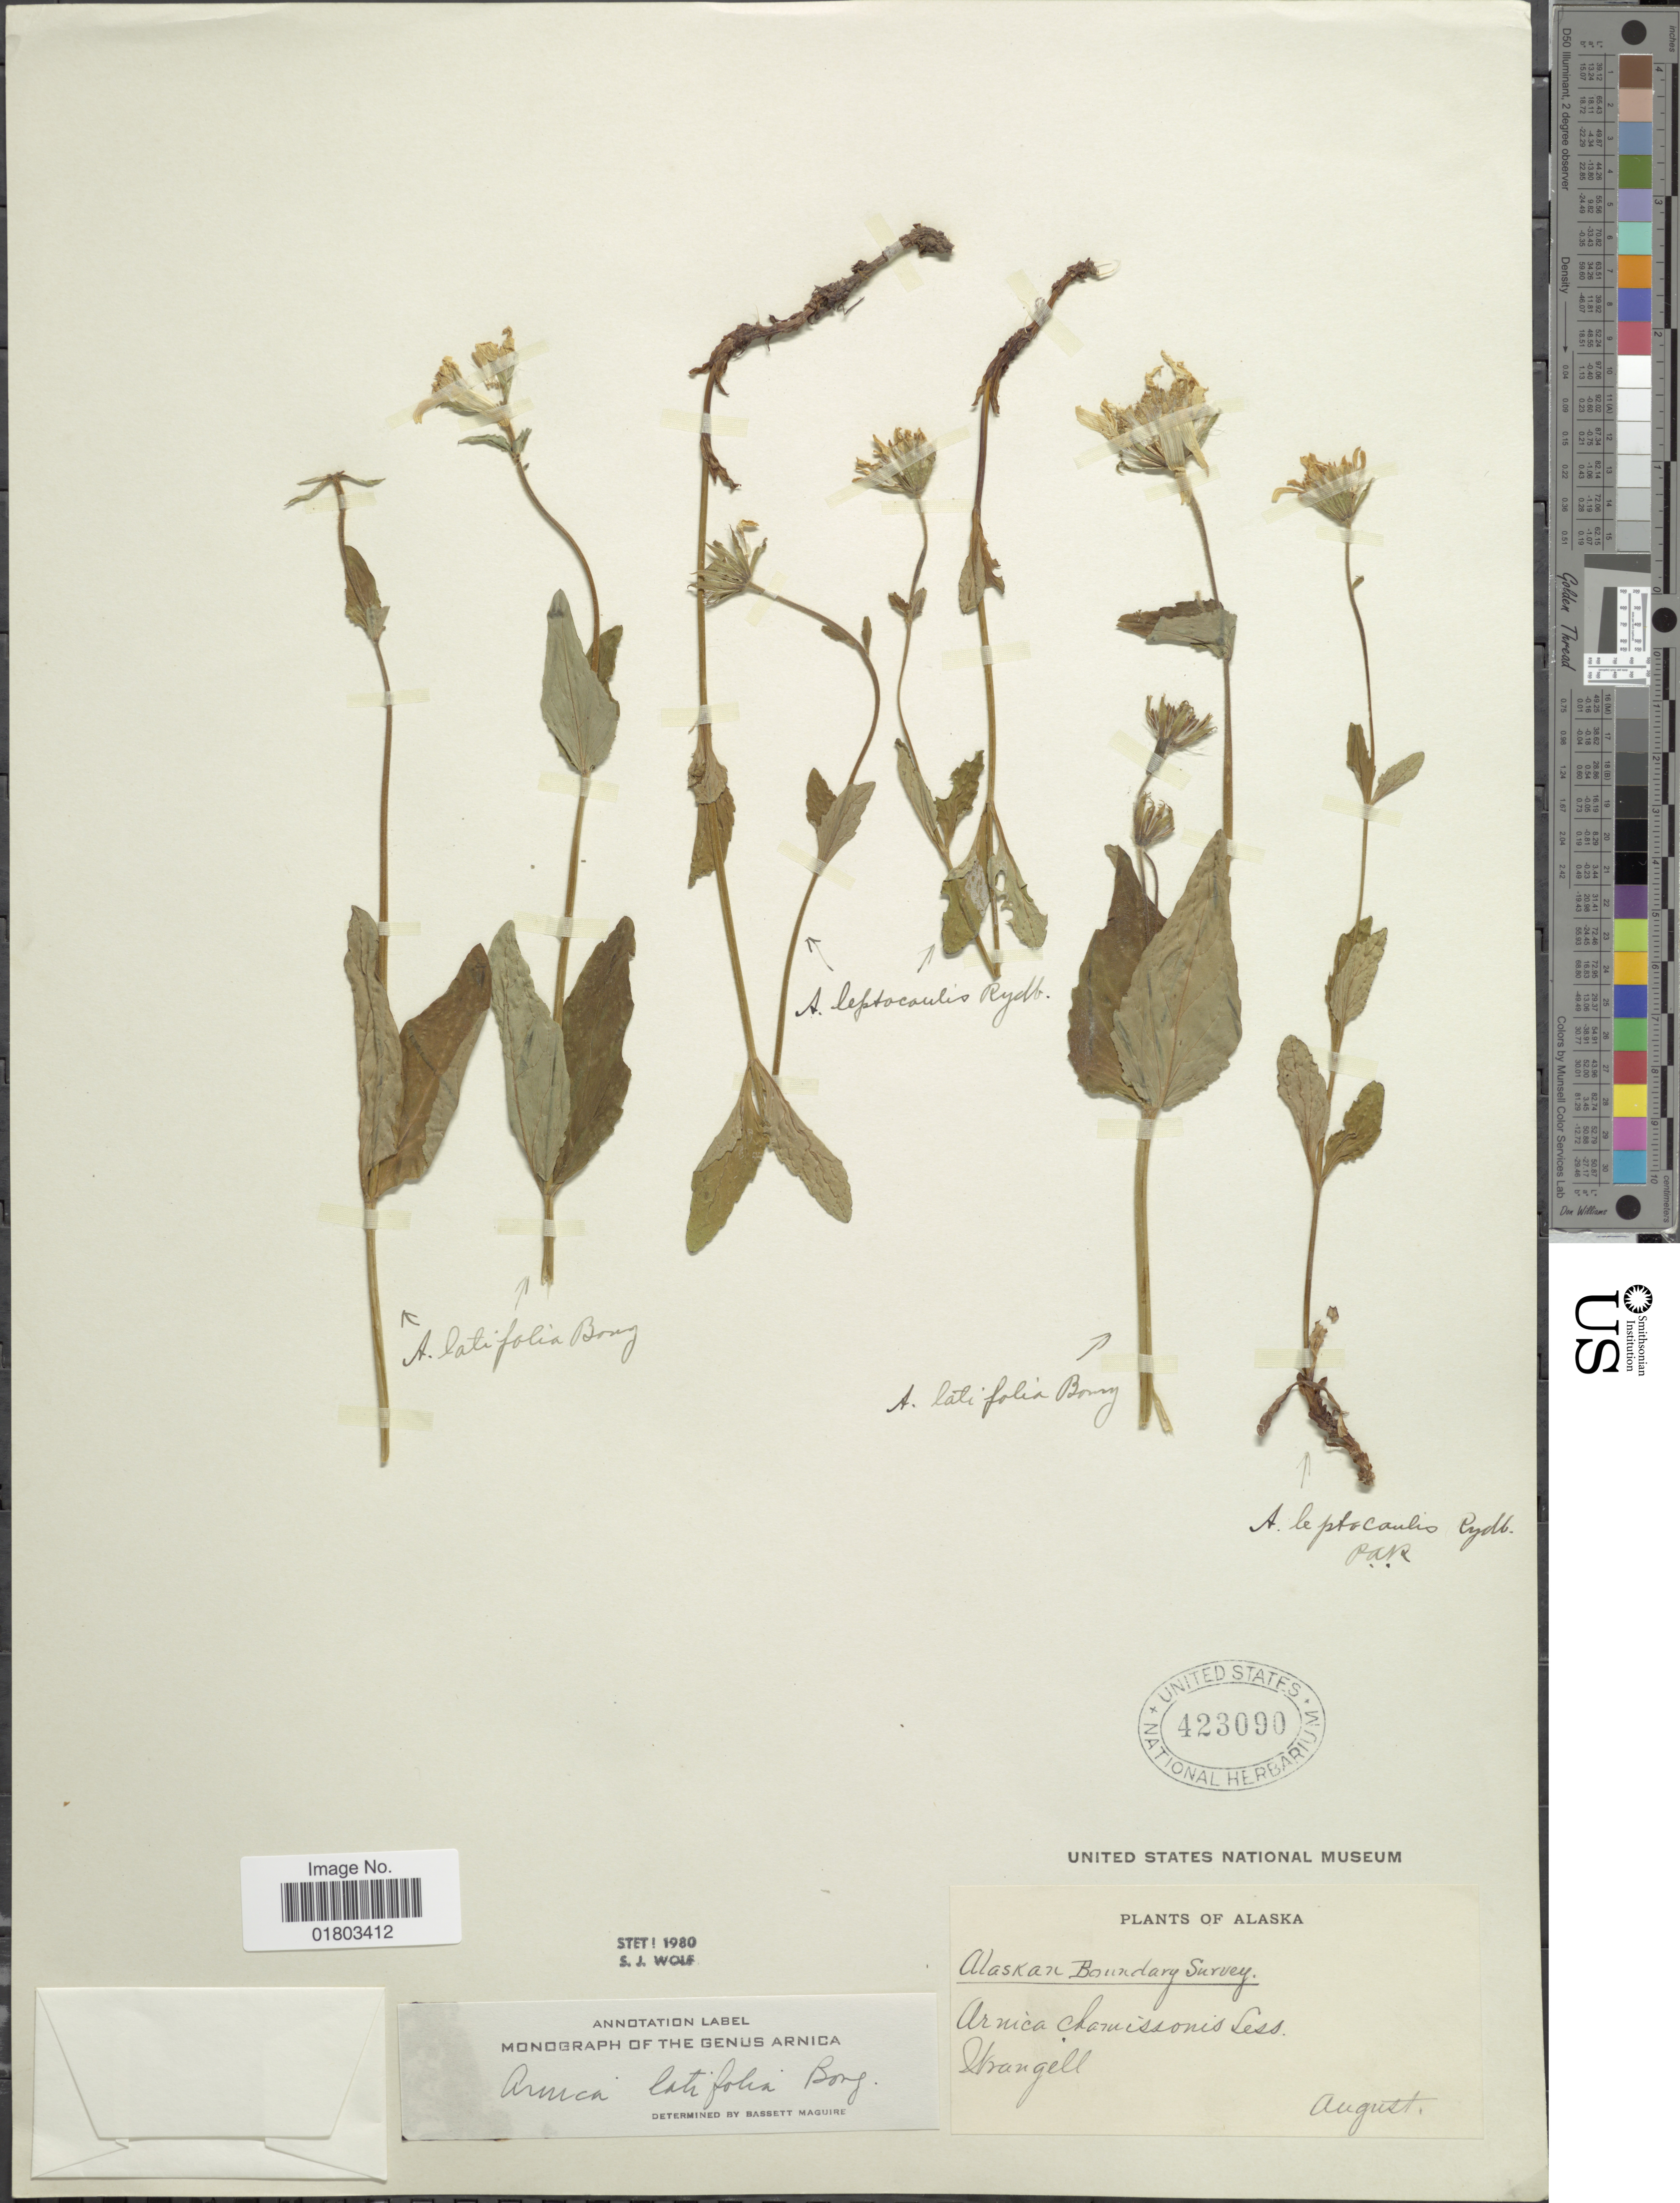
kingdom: Plantae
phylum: Tracheophyta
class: Magnoliopsida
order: Asterales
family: Asteraceae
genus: Arnica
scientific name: Arnica latifolia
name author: Bong.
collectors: Wrangell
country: United States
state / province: Alaska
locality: Alaska Boundary Survey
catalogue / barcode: US 423090